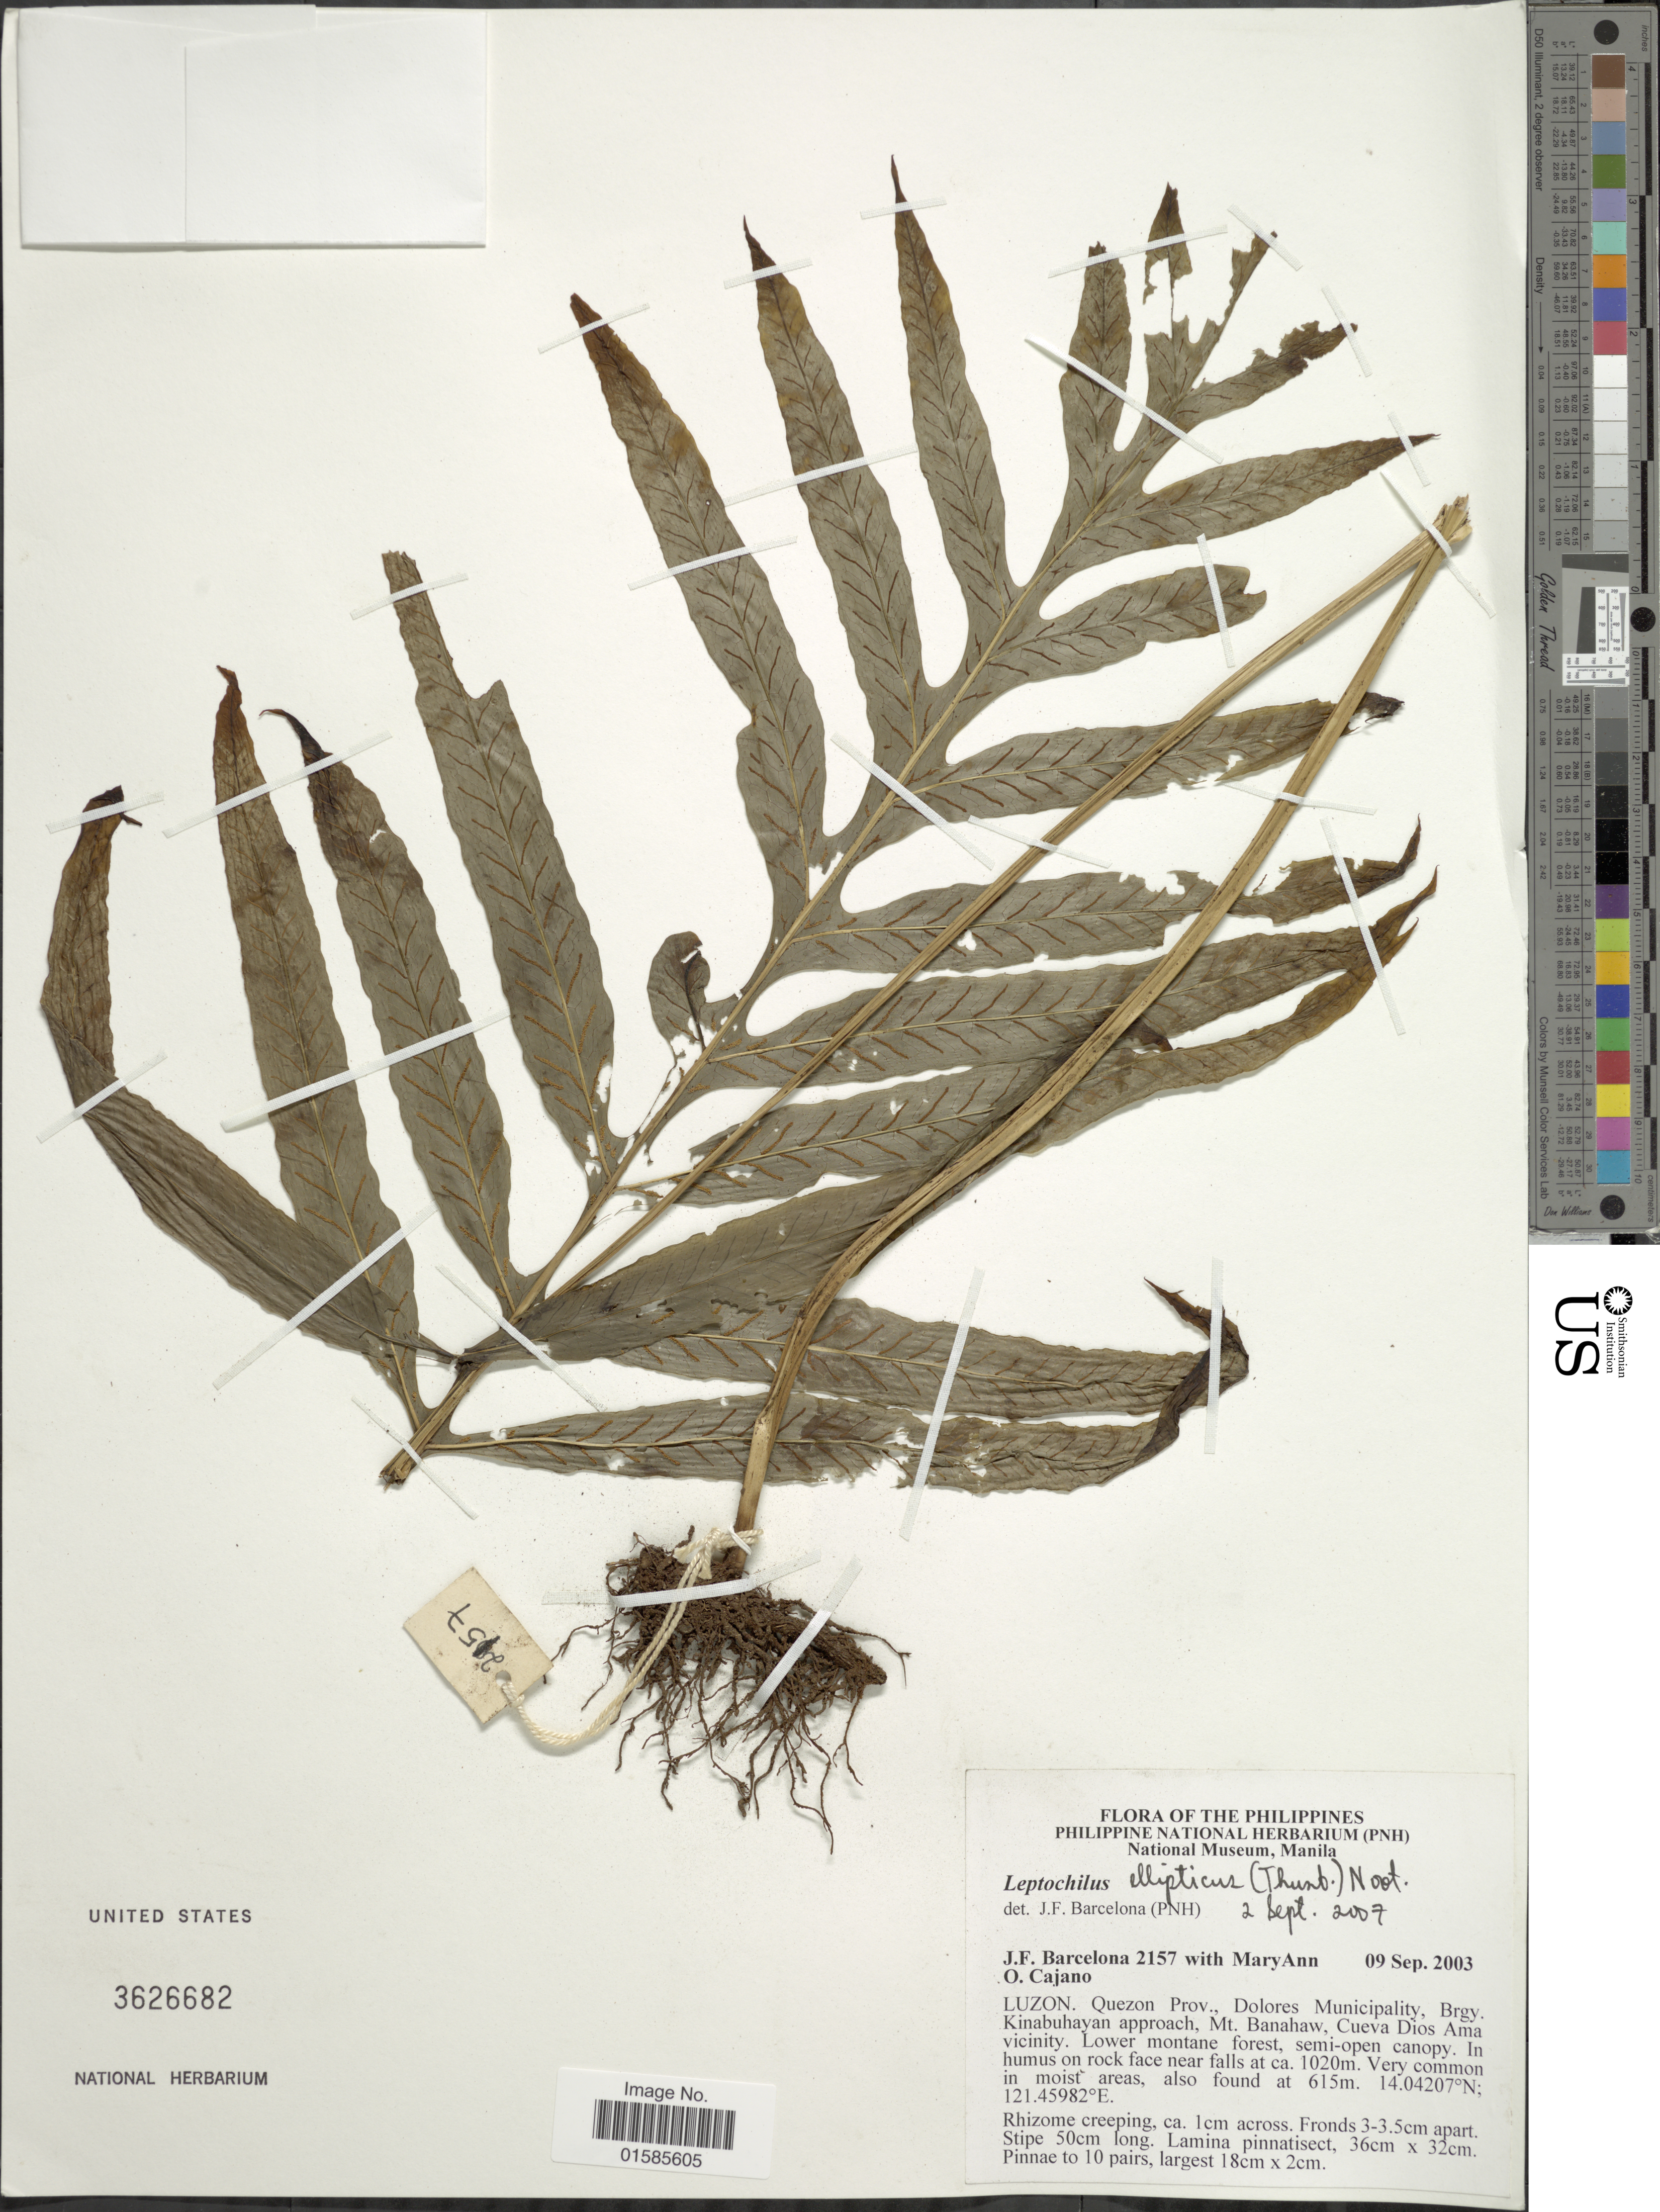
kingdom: Plantae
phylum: Tracheophyta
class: Polypodiopsida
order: Polypodiales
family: Polypodiaceae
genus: Leptochilus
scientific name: Leptochilus ellipticus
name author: (Thunb.) Noot.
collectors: J. F. Barcelona & M. Cajano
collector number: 2157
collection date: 2003-09-09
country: Philippines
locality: Luzon. Quezon Prov., Dolores Municipality, Brgy. Kinabuhayan approach, Mt Banahaw, Cueva Dios Ama vicinity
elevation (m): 1020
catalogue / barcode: US 3626682